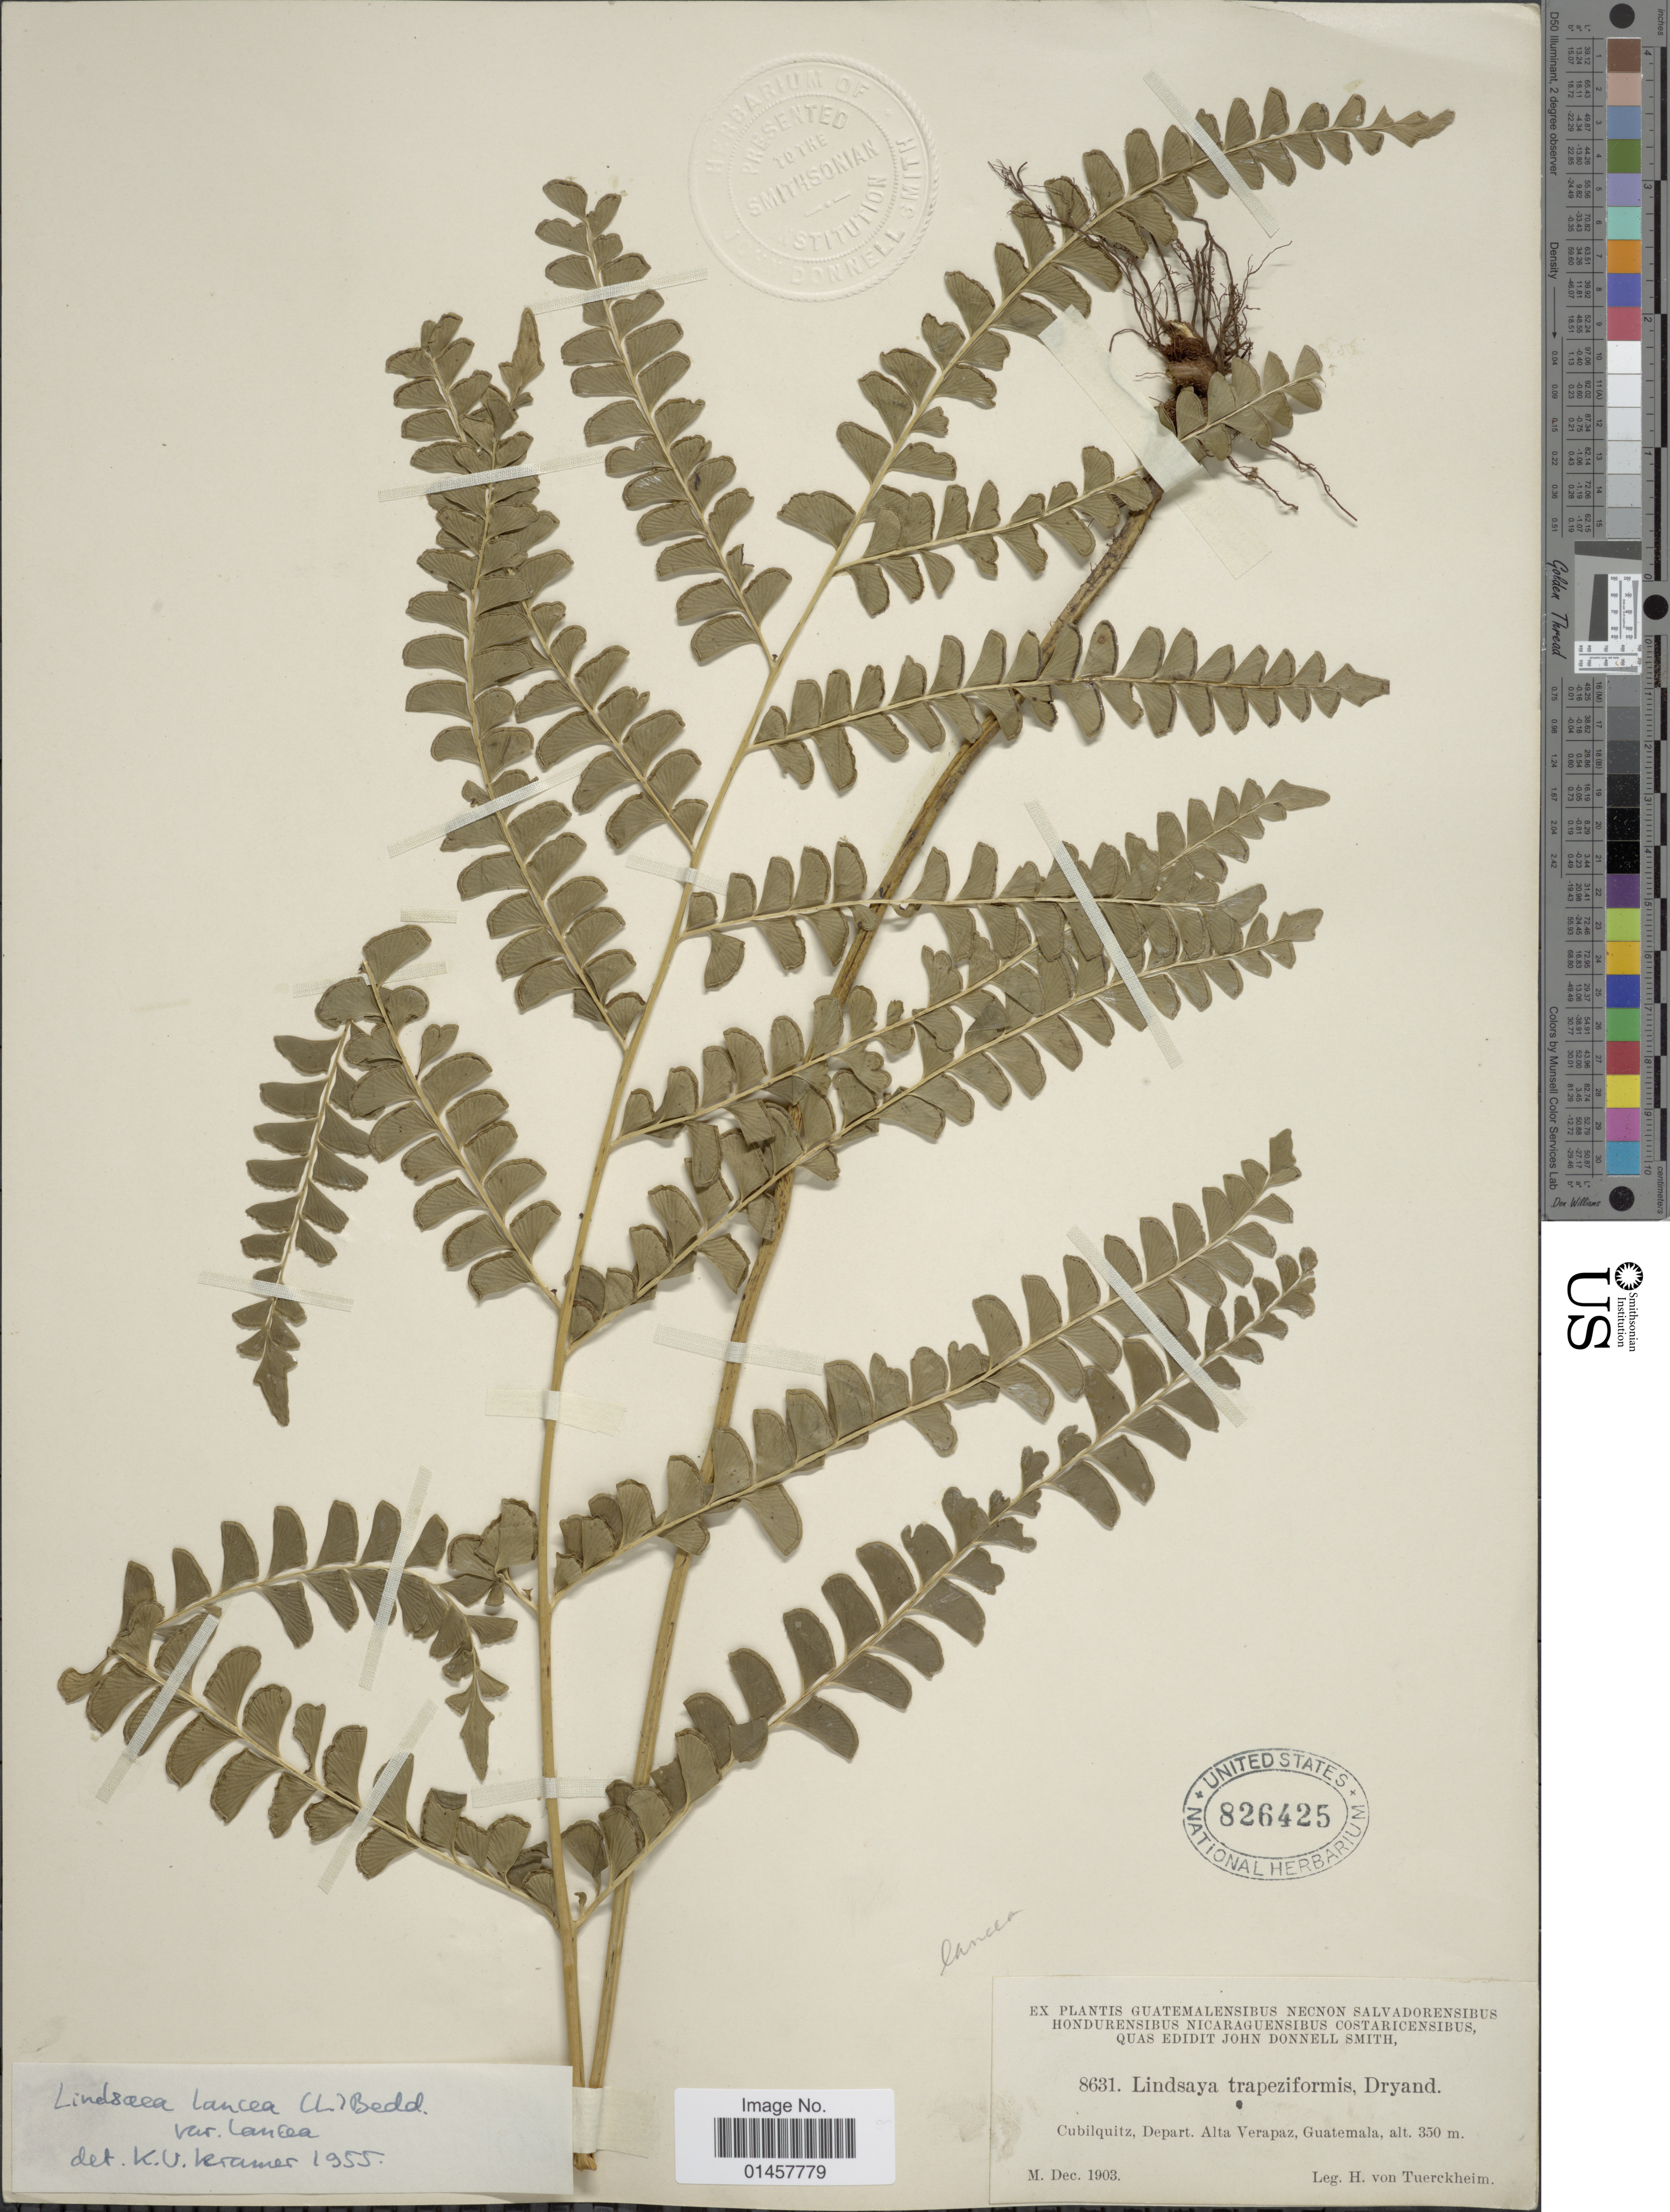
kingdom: Plantae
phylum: Tracheophyta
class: Polypodiopsida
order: Polypodiales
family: Lindsaeaceae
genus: Lindsaea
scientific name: Lindsaea lancea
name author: (L.) Bedd.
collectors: H. von Tuerckheim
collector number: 8631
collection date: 1903-12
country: Guatemala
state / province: Alta Verapaz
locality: Cubilquitz, Depart. Alta Verapaz, Guatemala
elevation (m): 350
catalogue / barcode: US 826425